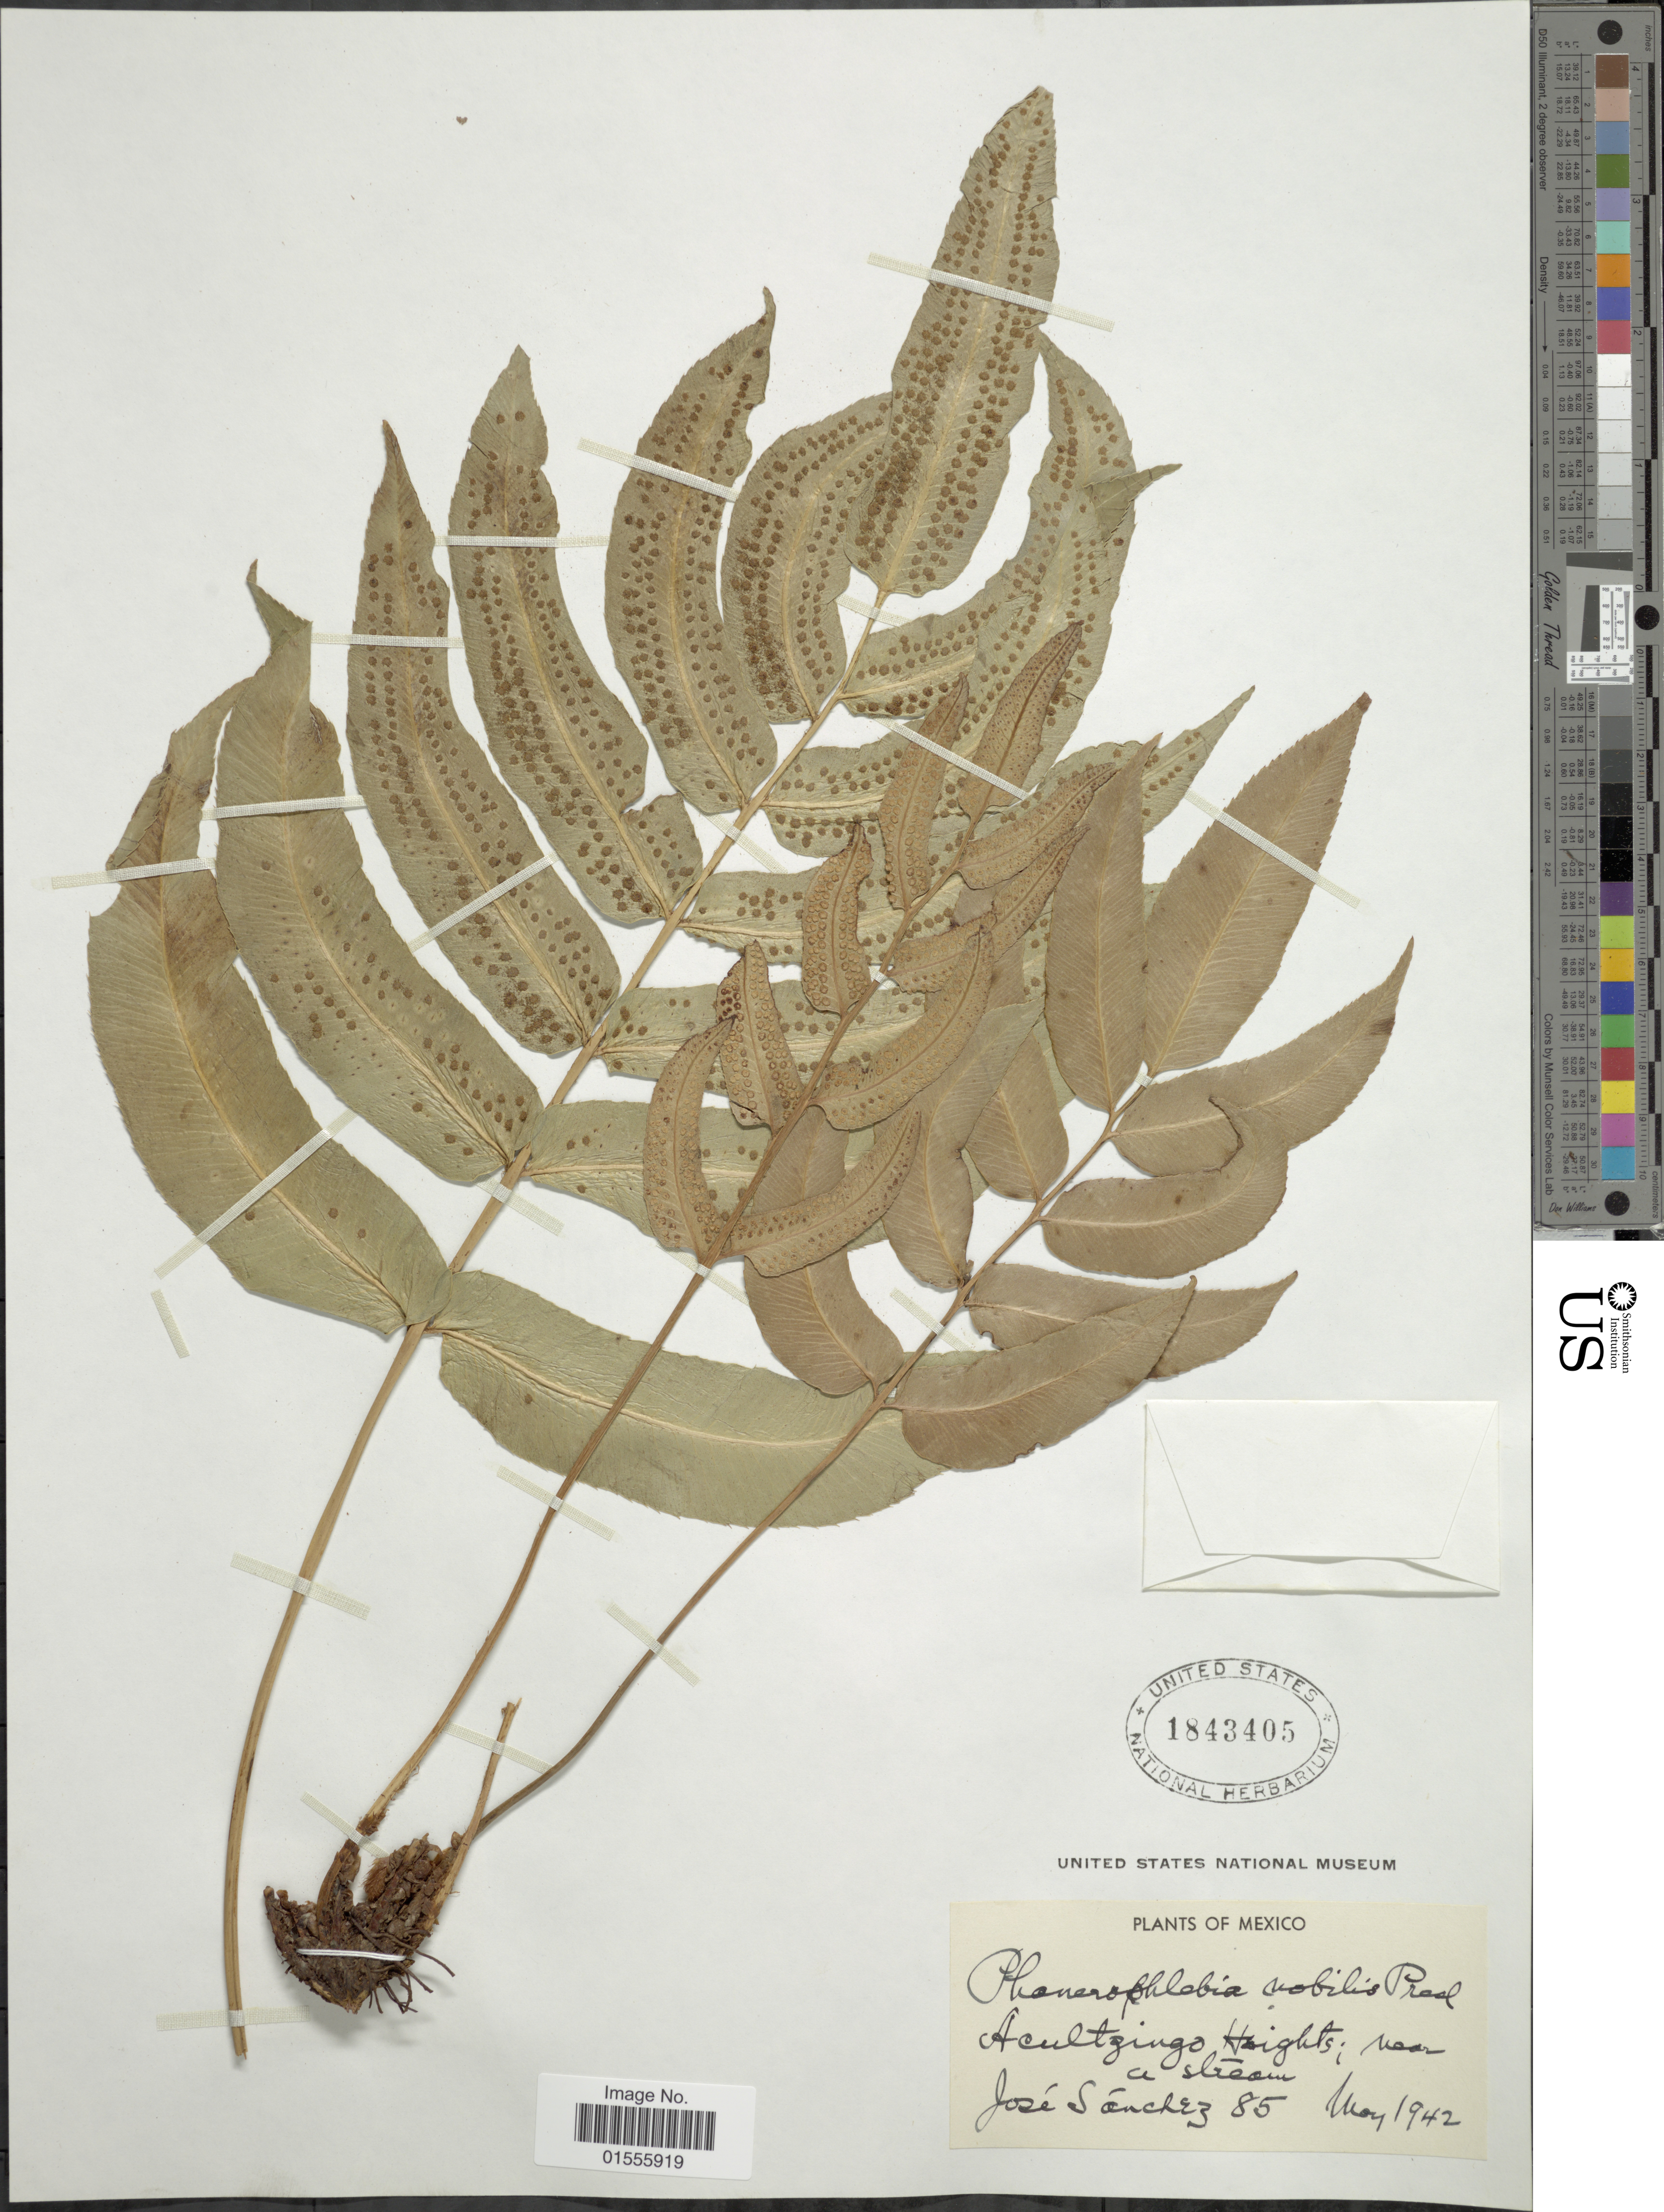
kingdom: Plantae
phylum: Tracheophyta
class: Polypodiopsida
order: Polypodiales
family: Dryopteridaceae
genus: Phanerophlebia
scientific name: Phanerophlebia nobilis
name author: (Schltdl. & Cham.) C. Presl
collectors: J. Sánchez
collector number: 85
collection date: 1942-05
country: Mexico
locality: Acultzingo Heights; near a stream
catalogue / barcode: US 1843405